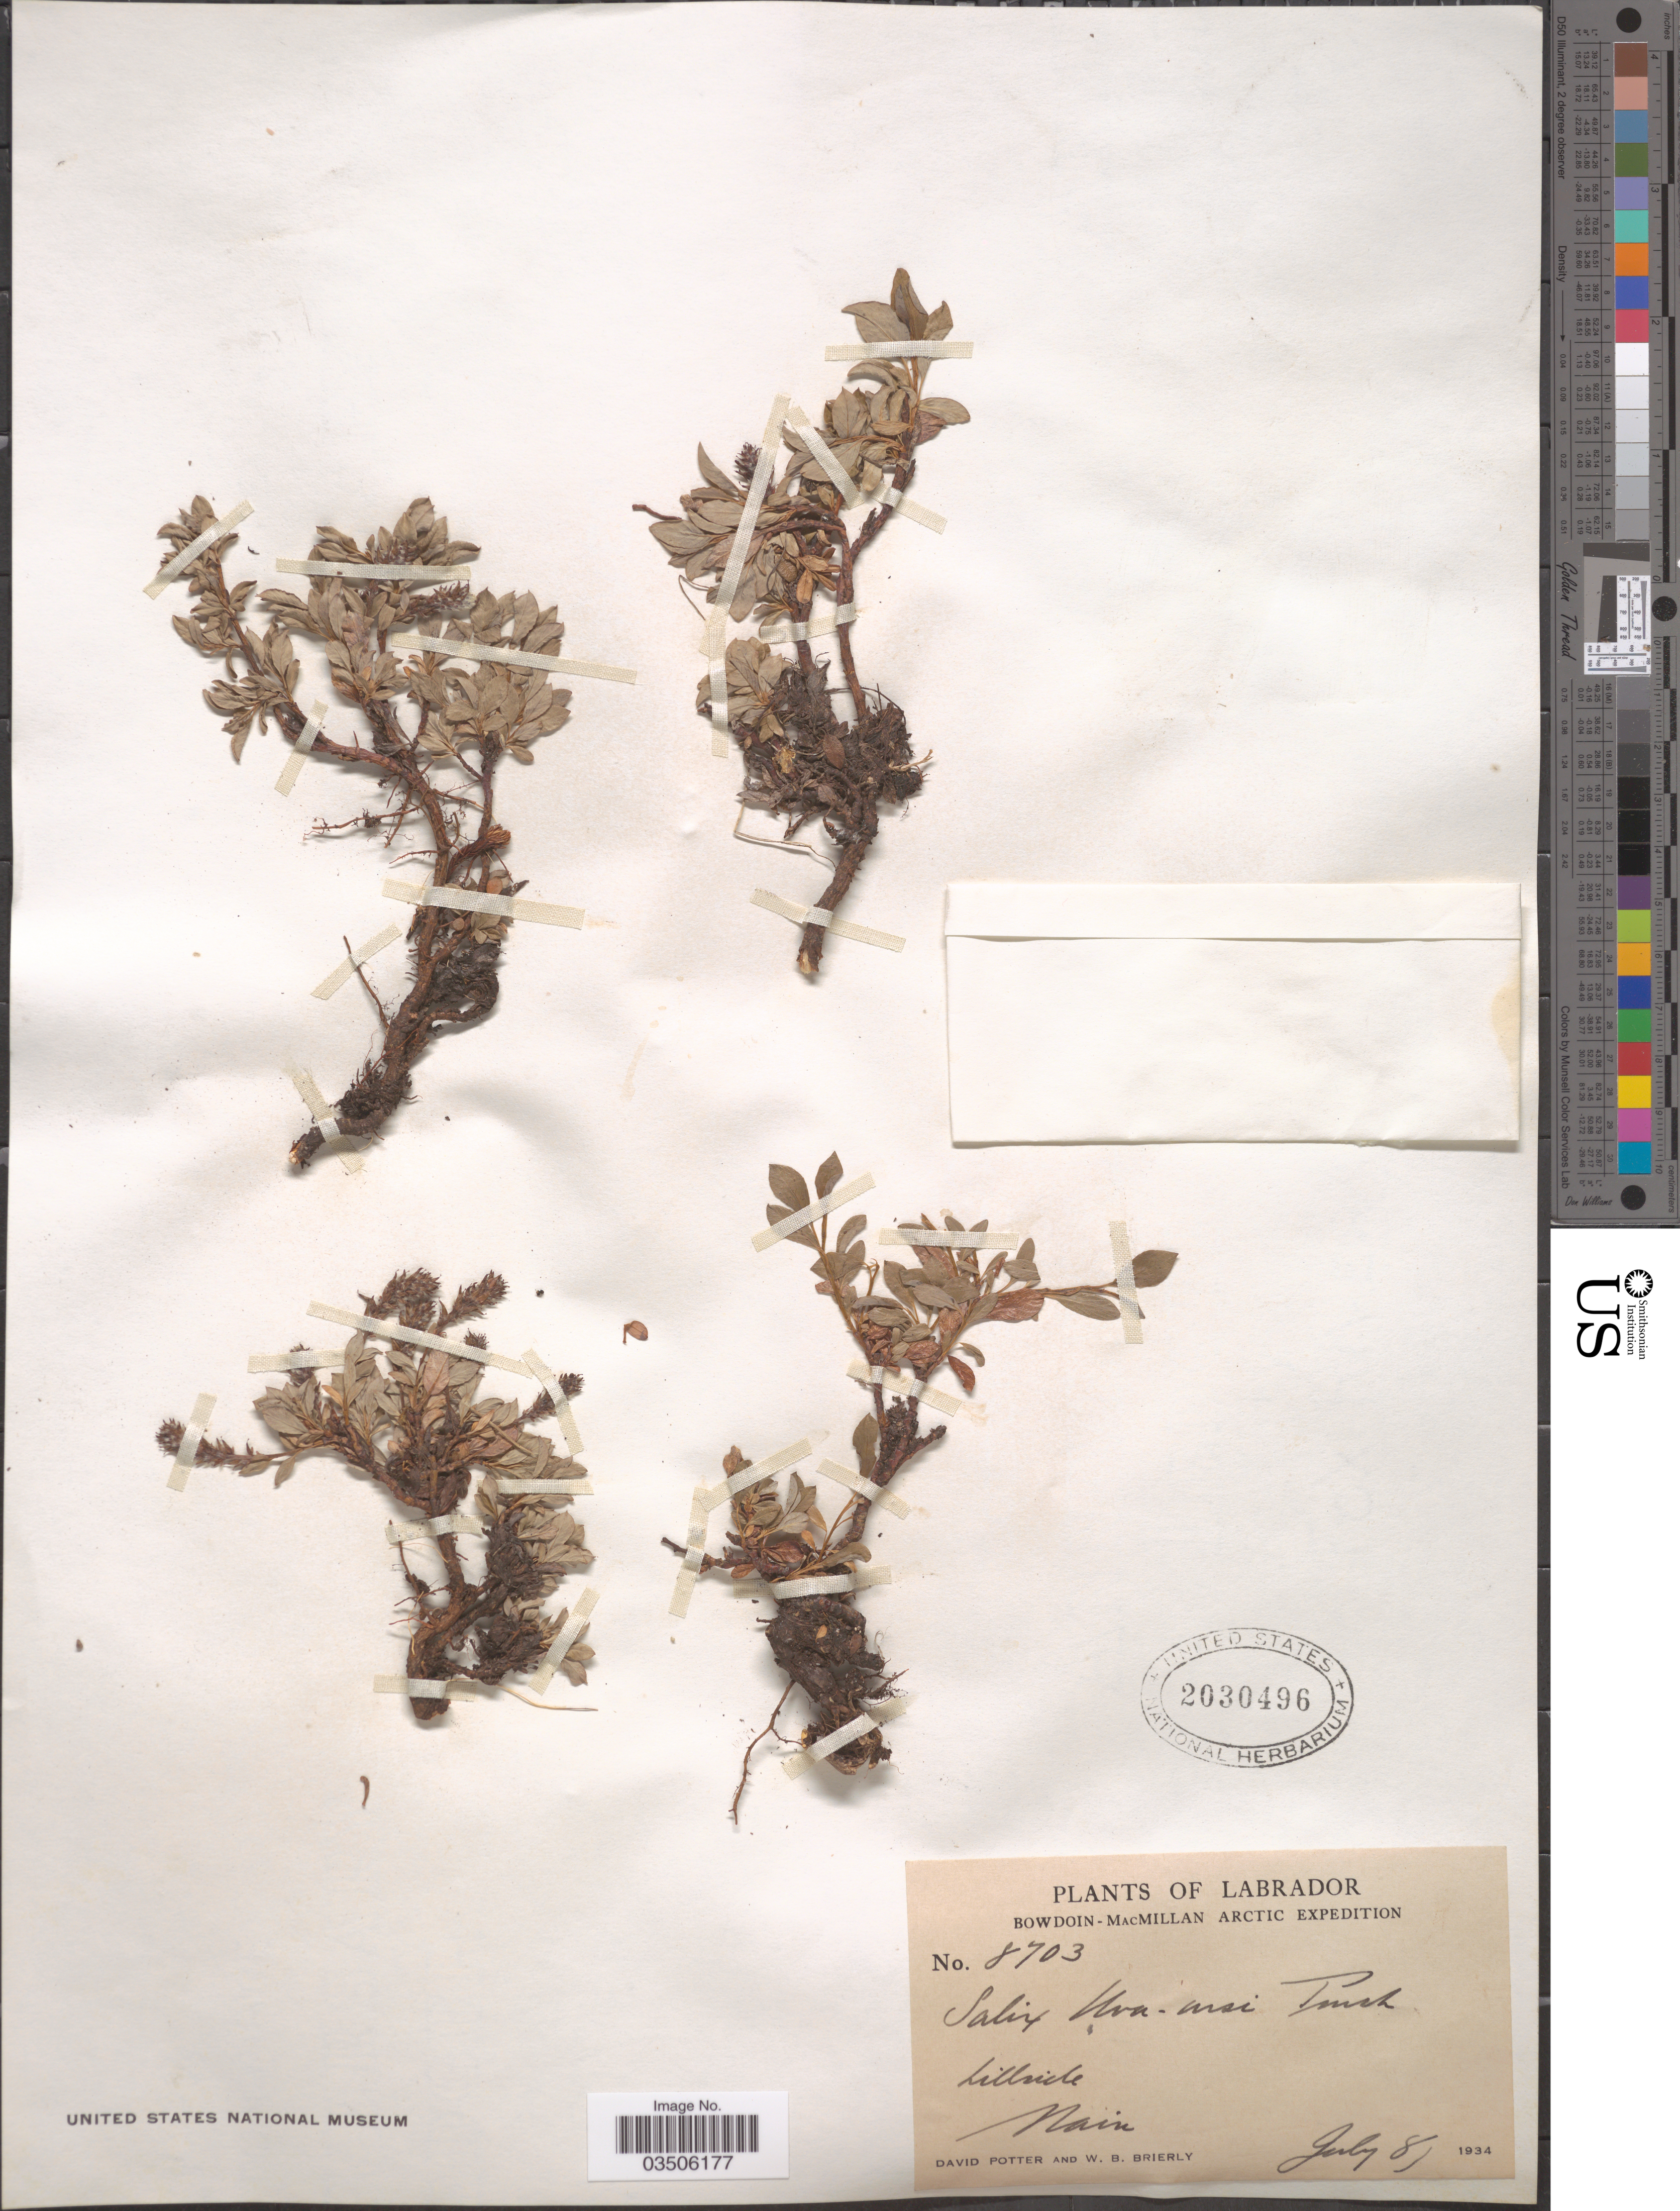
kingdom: Plantae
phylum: Tracheophyta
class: Magnoliopsida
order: Malpighiales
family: Salicaceae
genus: Salix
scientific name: Salix uva-ursi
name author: Pursh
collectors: D. Potter & W. Brierly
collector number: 8703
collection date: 1934-07-08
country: Canada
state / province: Newfoundland and Labrador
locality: Labrador. Nain.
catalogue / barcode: US 2030496